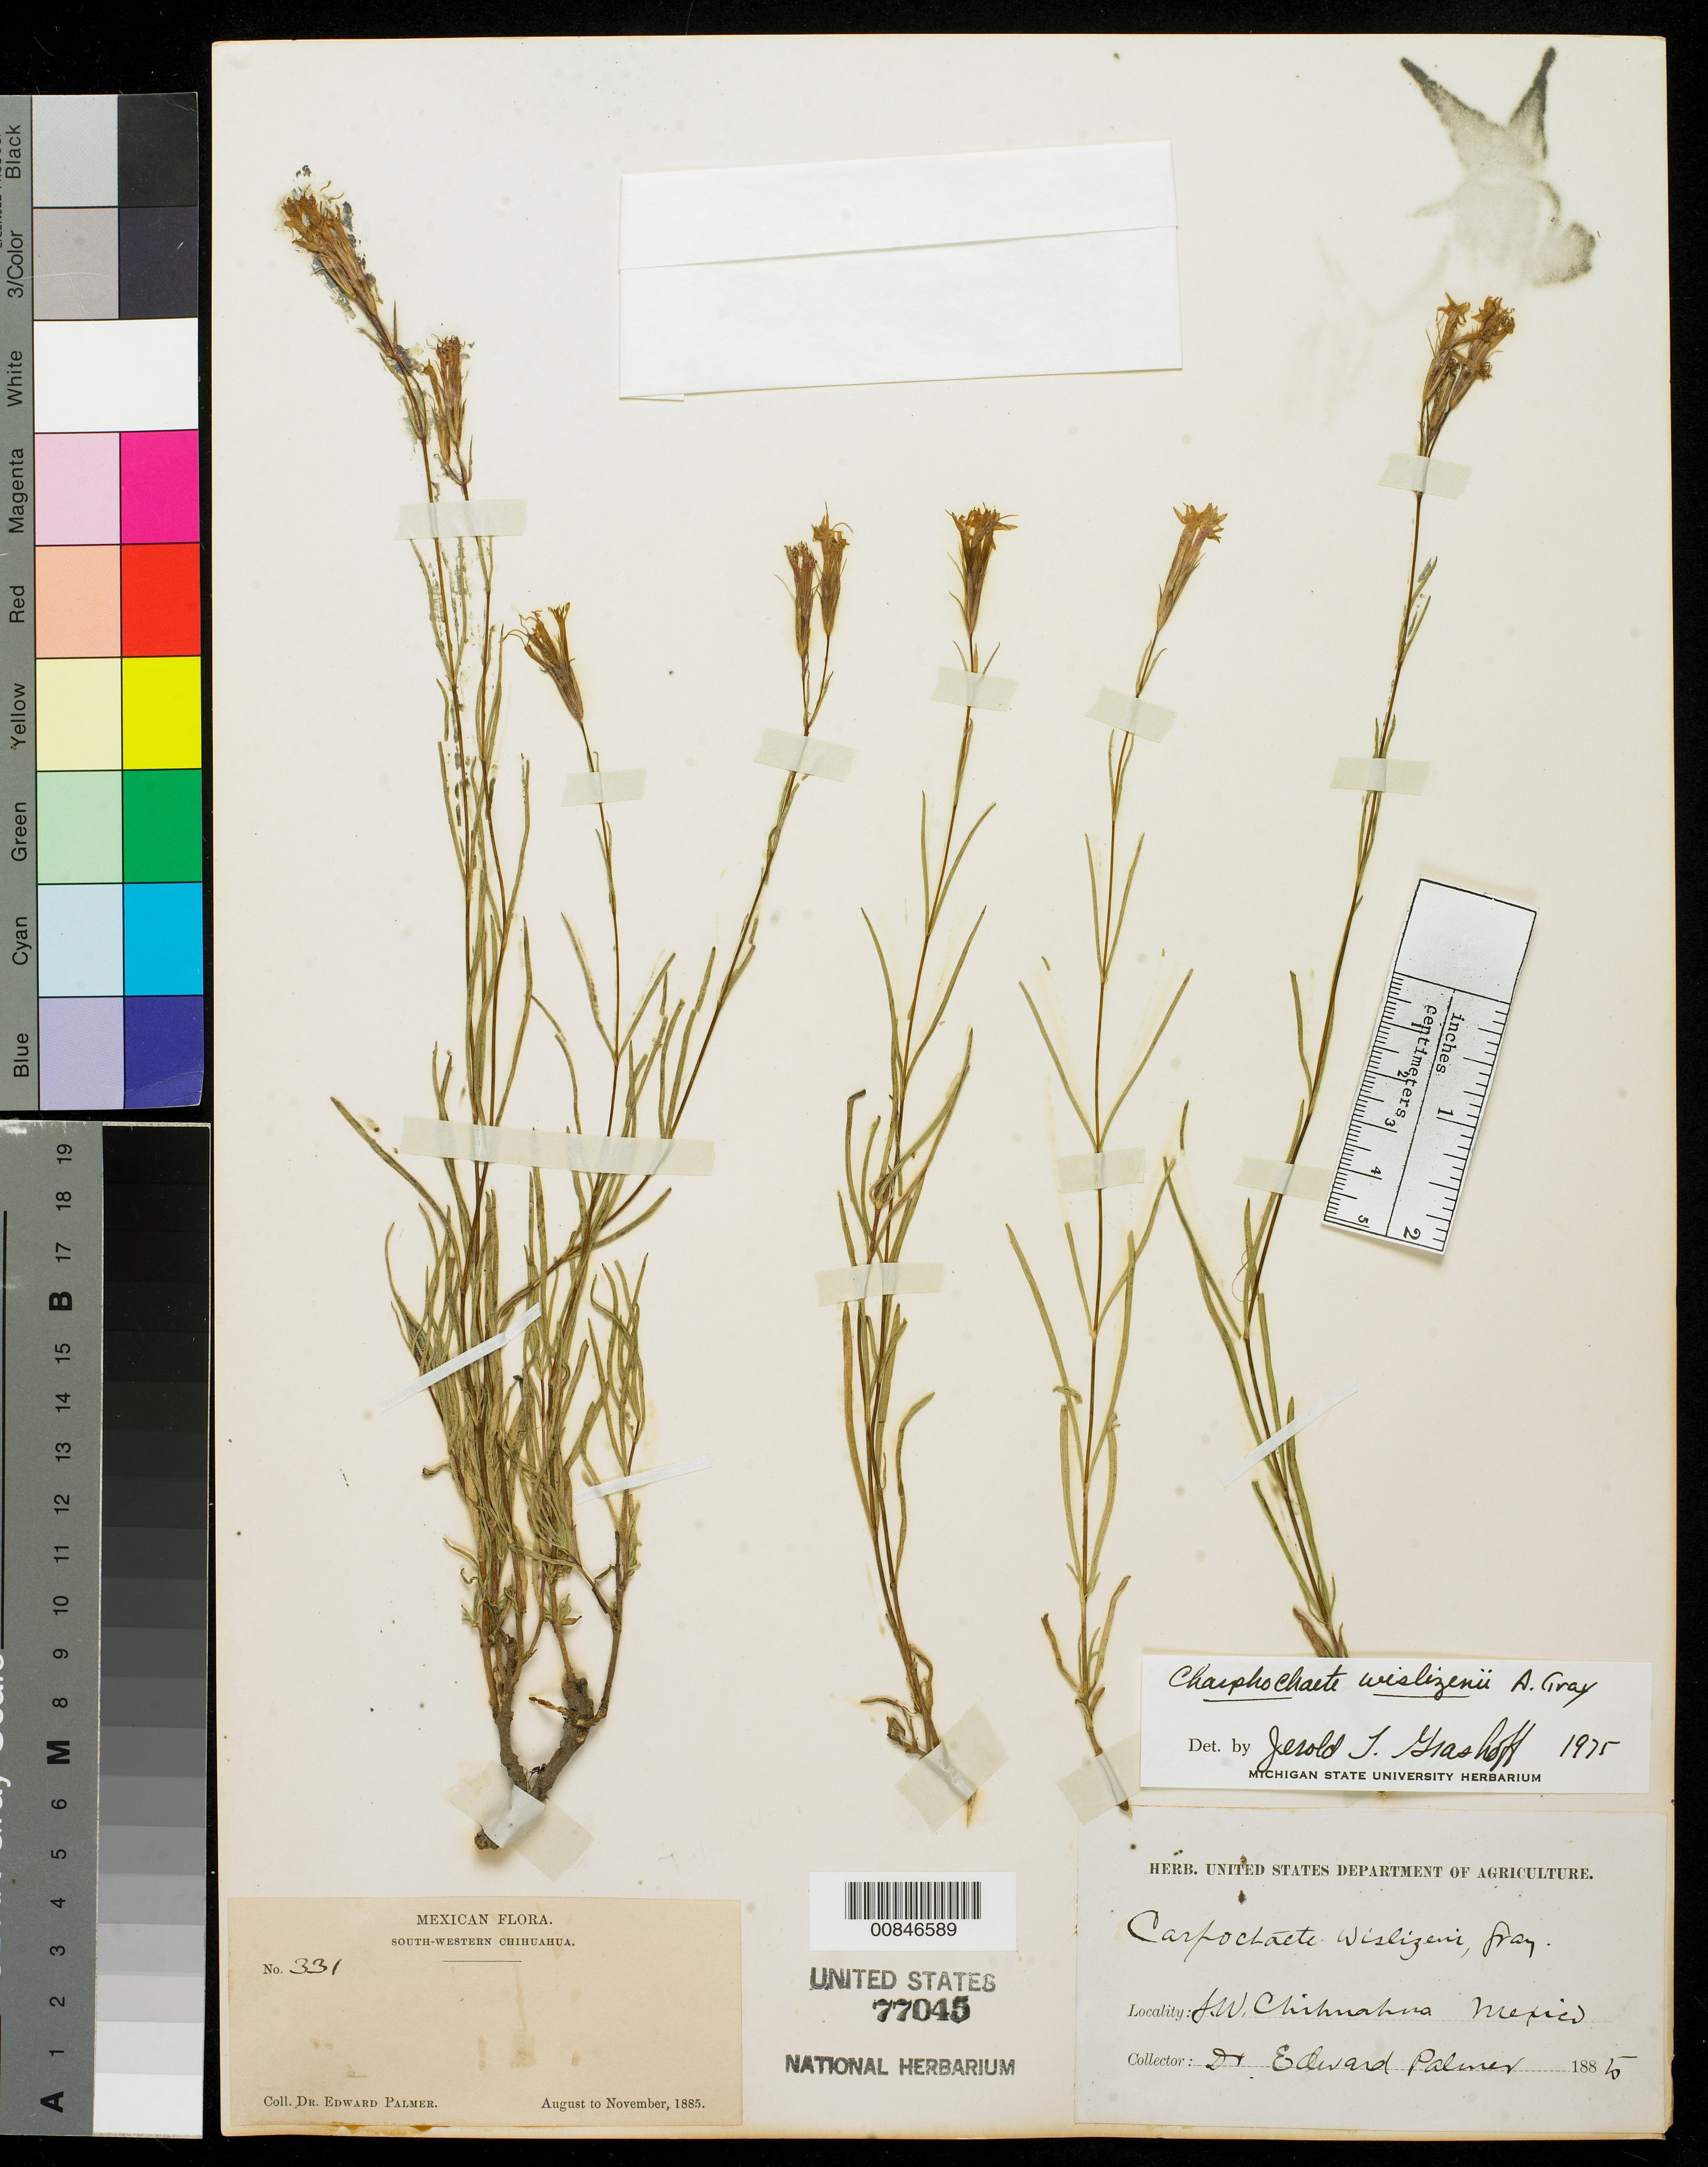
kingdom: Plantae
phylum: Tracheophyta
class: Magnoliopsida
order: Asterales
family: Asteraceae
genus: Carphochaete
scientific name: Carphochaete wislizenii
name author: A. Gray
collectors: E. Palmer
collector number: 331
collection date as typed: Aug 1885 to -- Nov 1885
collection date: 1885-08/1885-11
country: Mexico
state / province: Chihuahua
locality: South-Western Chihuahua.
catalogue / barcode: US 77045